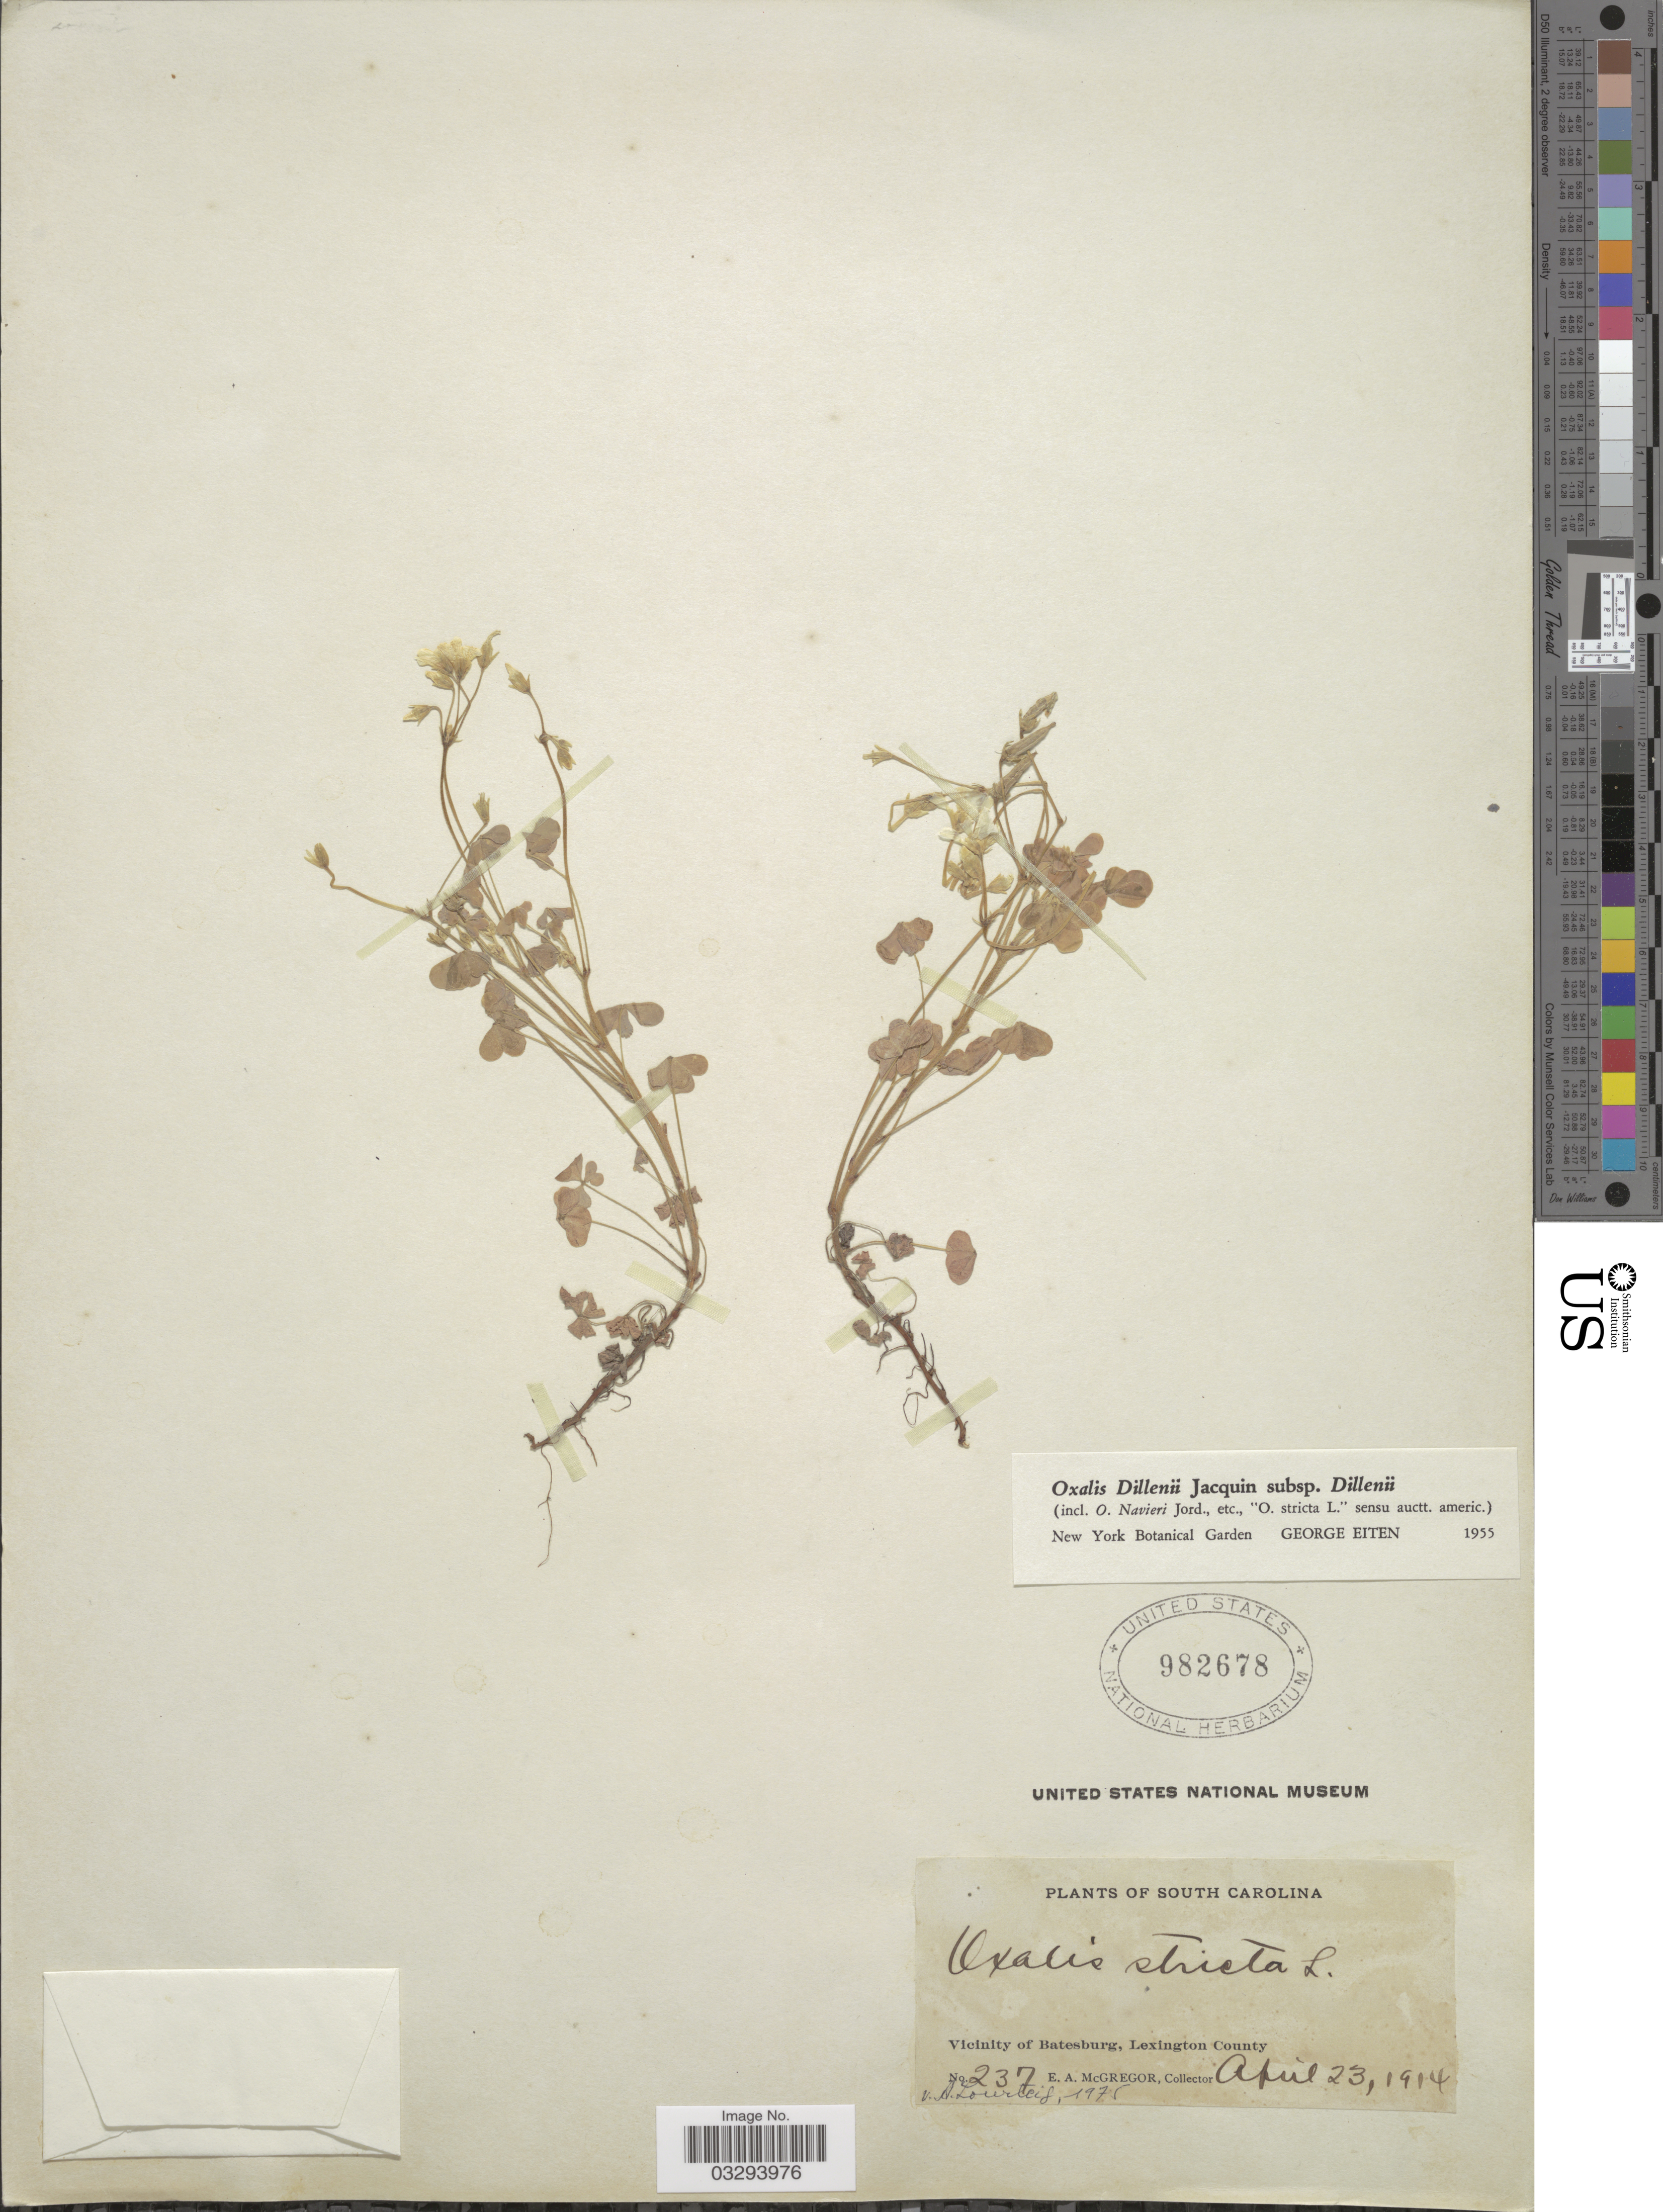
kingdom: Plantae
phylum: Tracheophyta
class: Magnoliopsida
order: Oxalidales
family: Oxalidaceae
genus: Oxalis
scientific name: Oxalis stricta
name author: L.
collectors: E. A. McGregor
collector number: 237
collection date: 1914-04-23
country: United States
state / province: South Carolina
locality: Vicinity of Batesburg, Lexington County.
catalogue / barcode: US 982678